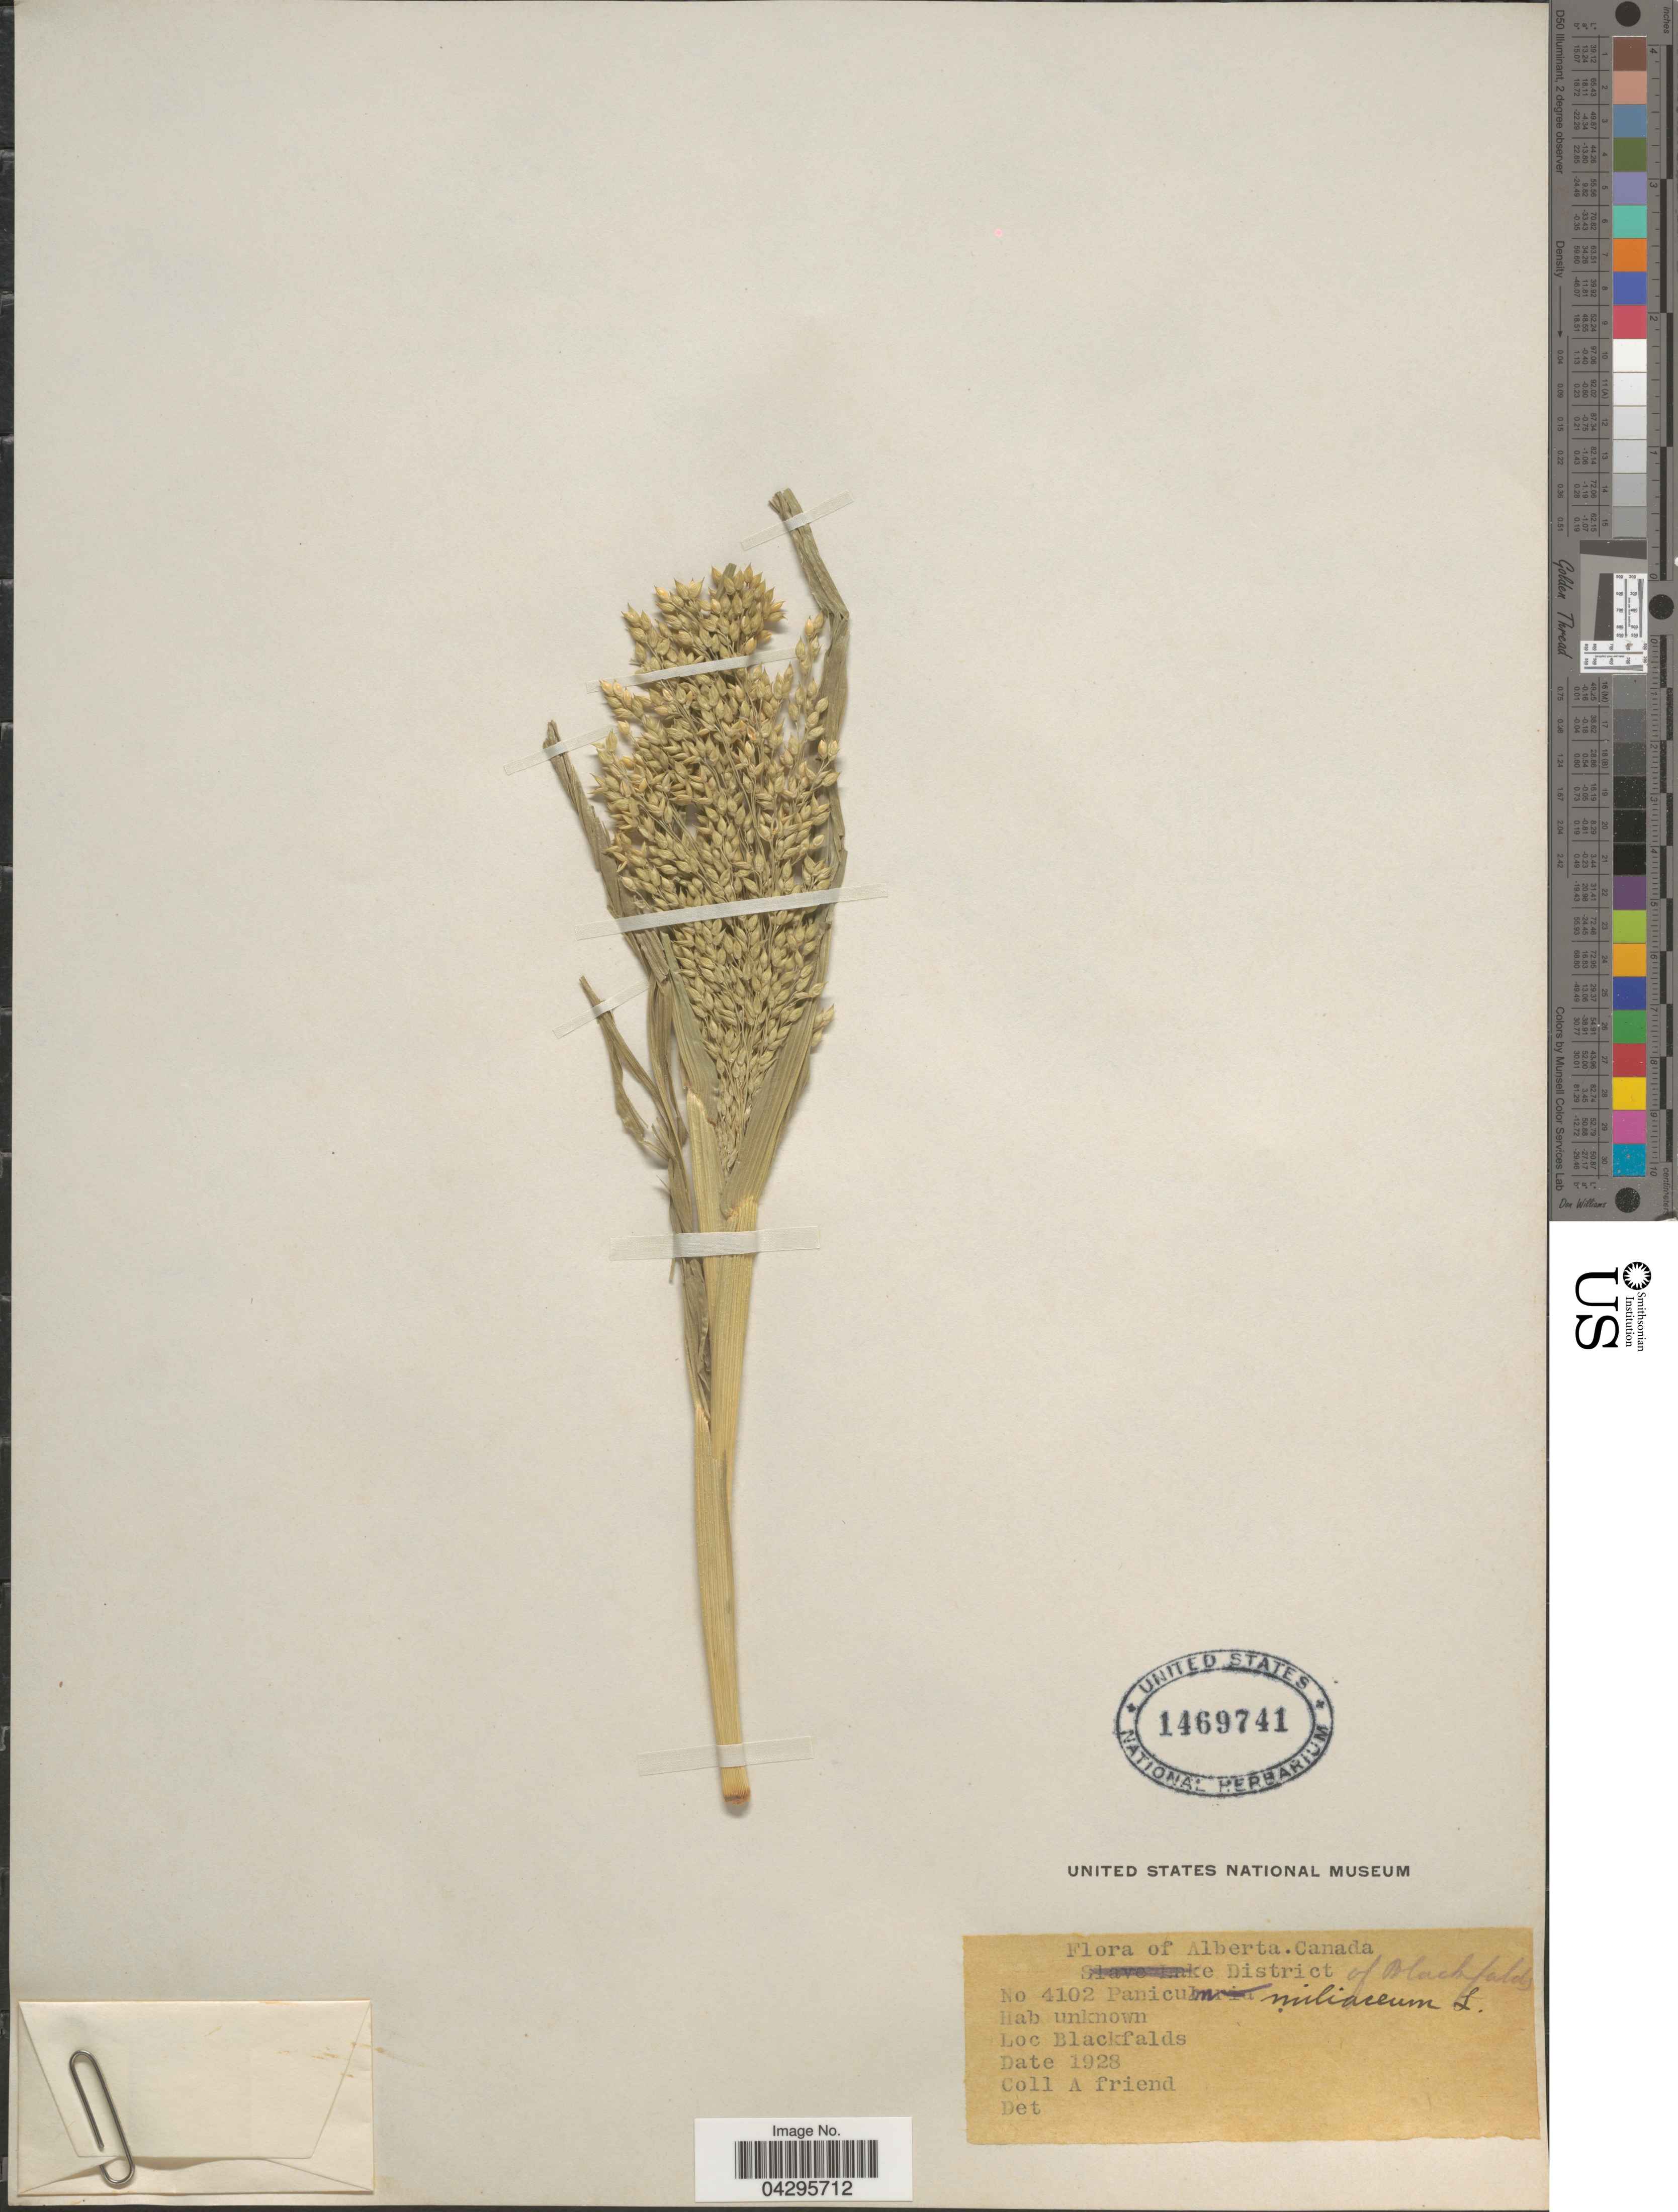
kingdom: Plantae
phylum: Tracheophyta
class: Liliopsida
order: Poales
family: Poaceae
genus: Panicum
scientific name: Panicum miliaceum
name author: L.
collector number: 4102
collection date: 1928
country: Canada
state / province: Alberta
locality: District of Blackfalds. Blackfalds.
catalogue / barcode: US 1469741